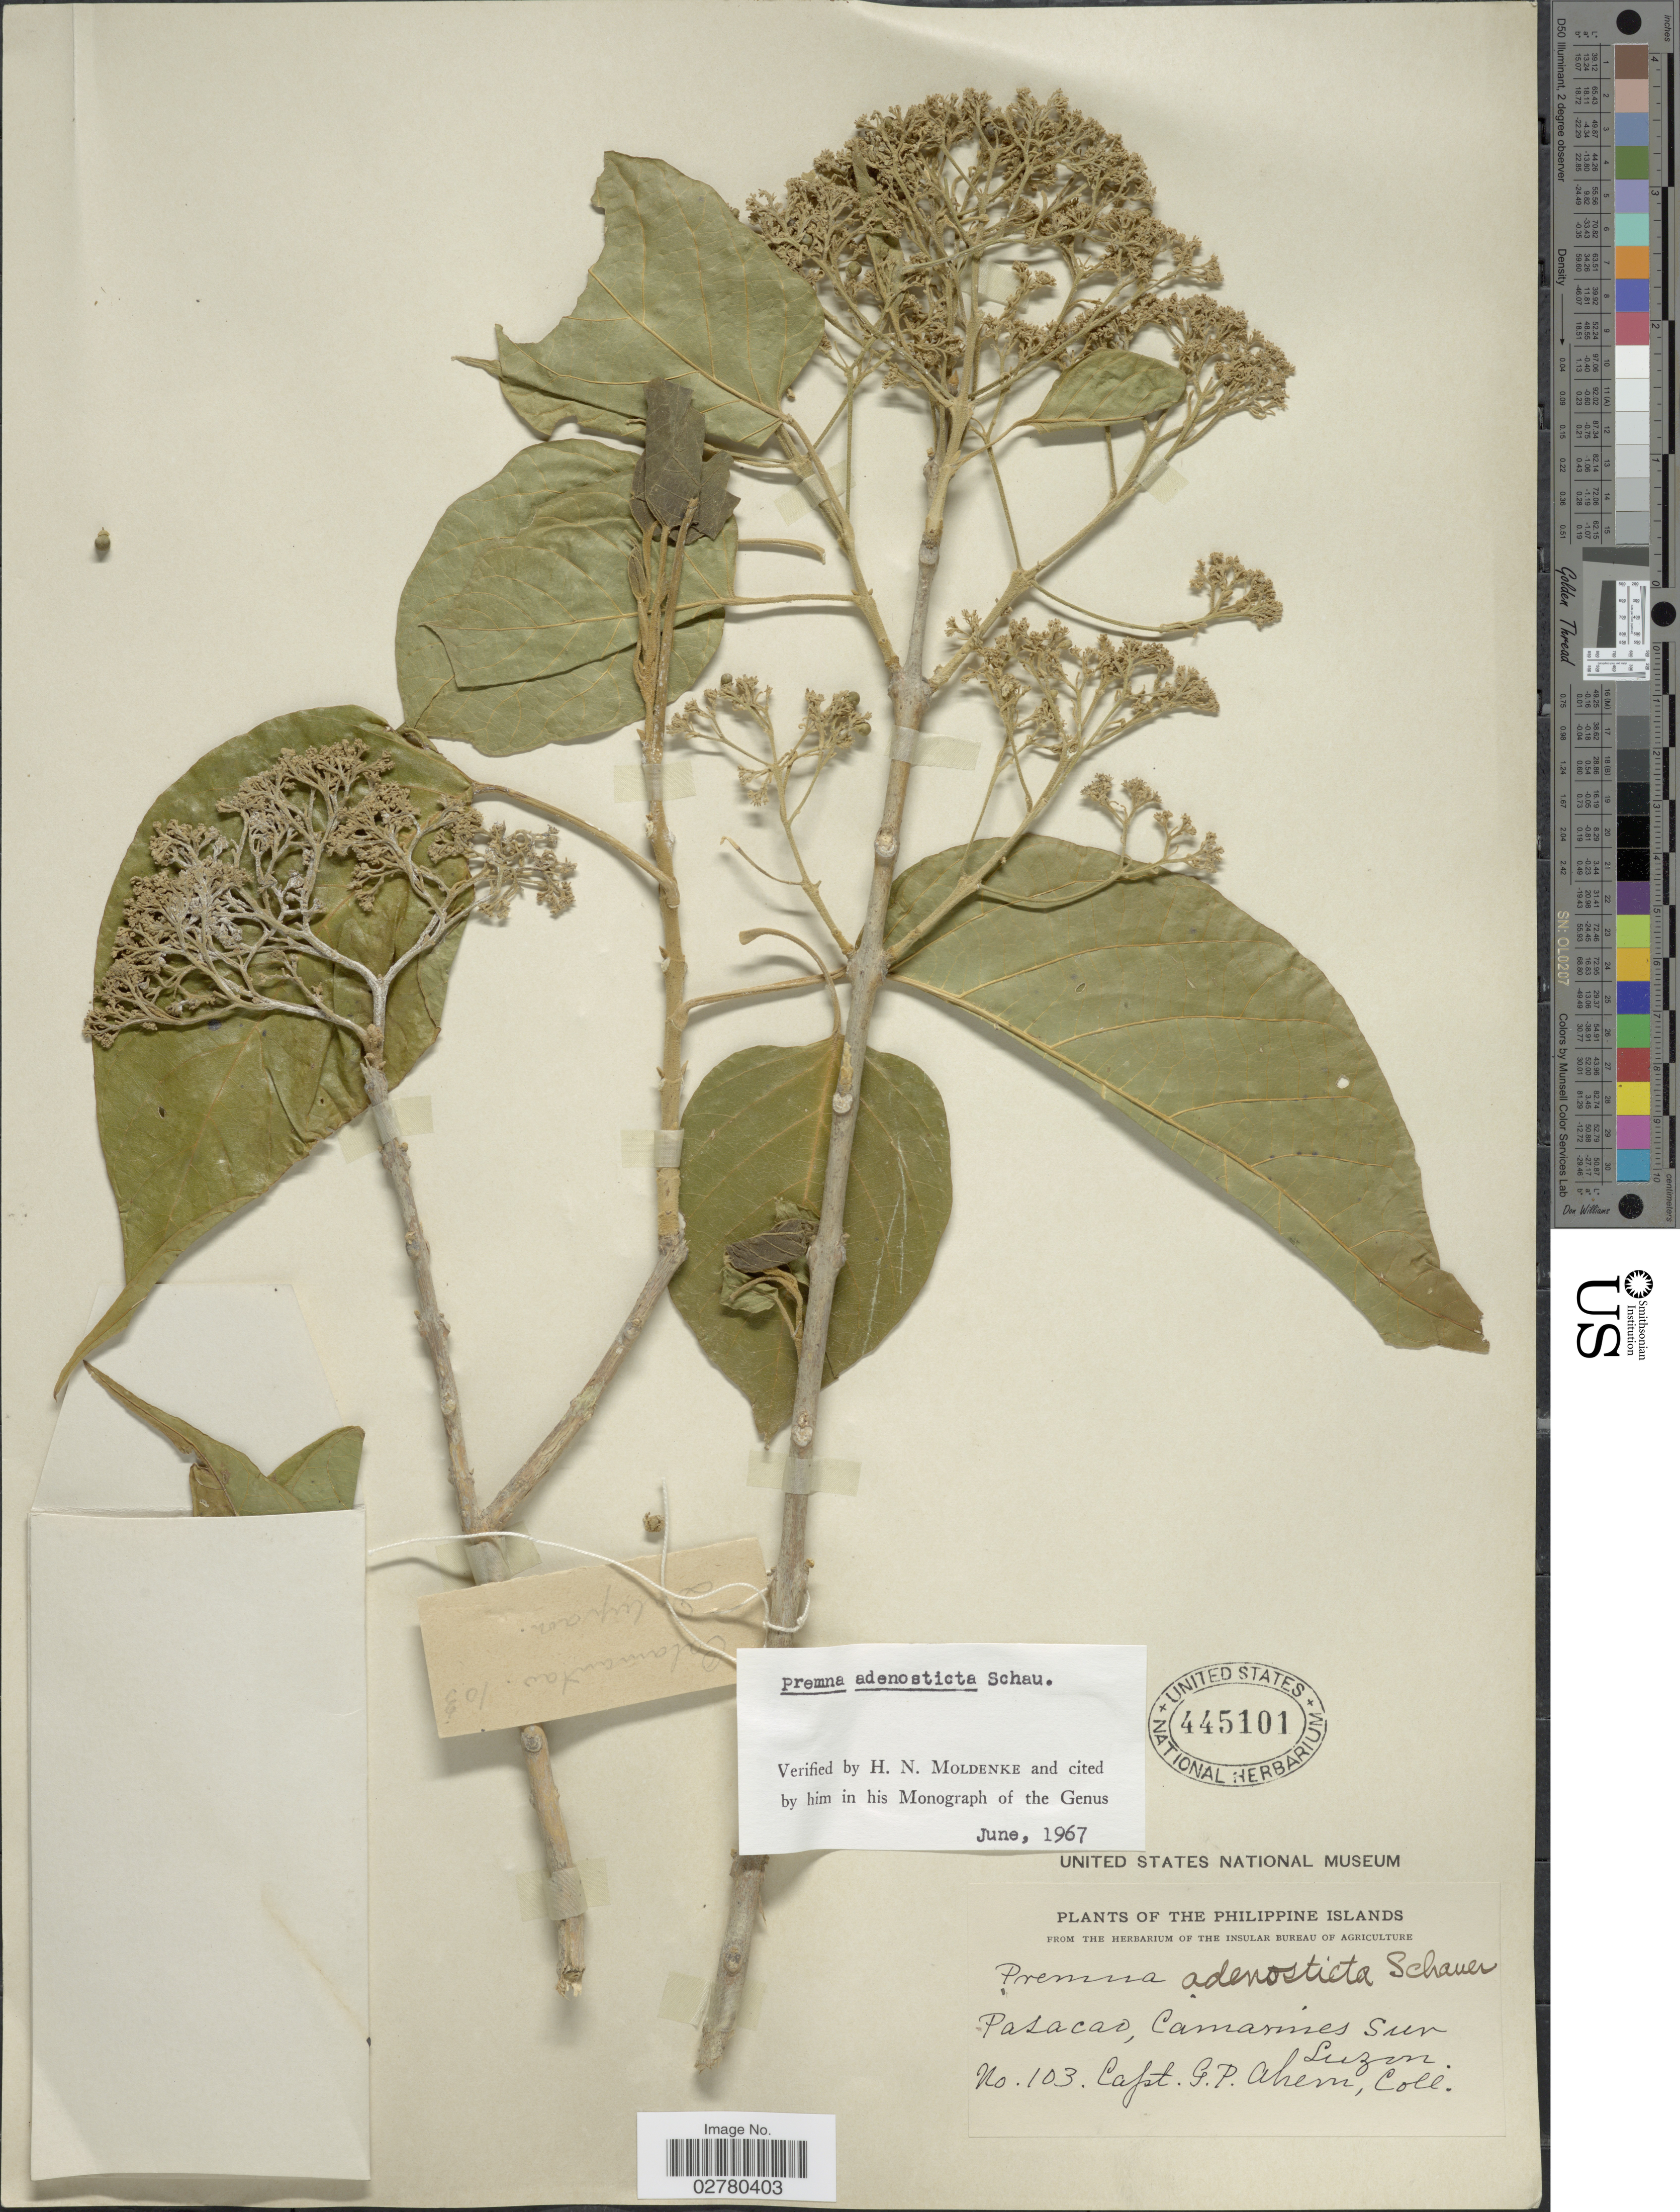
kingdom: Plantae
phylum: Tracheophyta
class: Magnoliopsida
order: Lamiales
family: Lamiaceae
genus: Premna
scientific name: Premna adenosticta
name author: Schauer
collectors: G. Ahem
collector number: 103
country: Philippines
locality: Pasacao, Camarines Sur, Luzon.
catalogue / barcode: US 445101